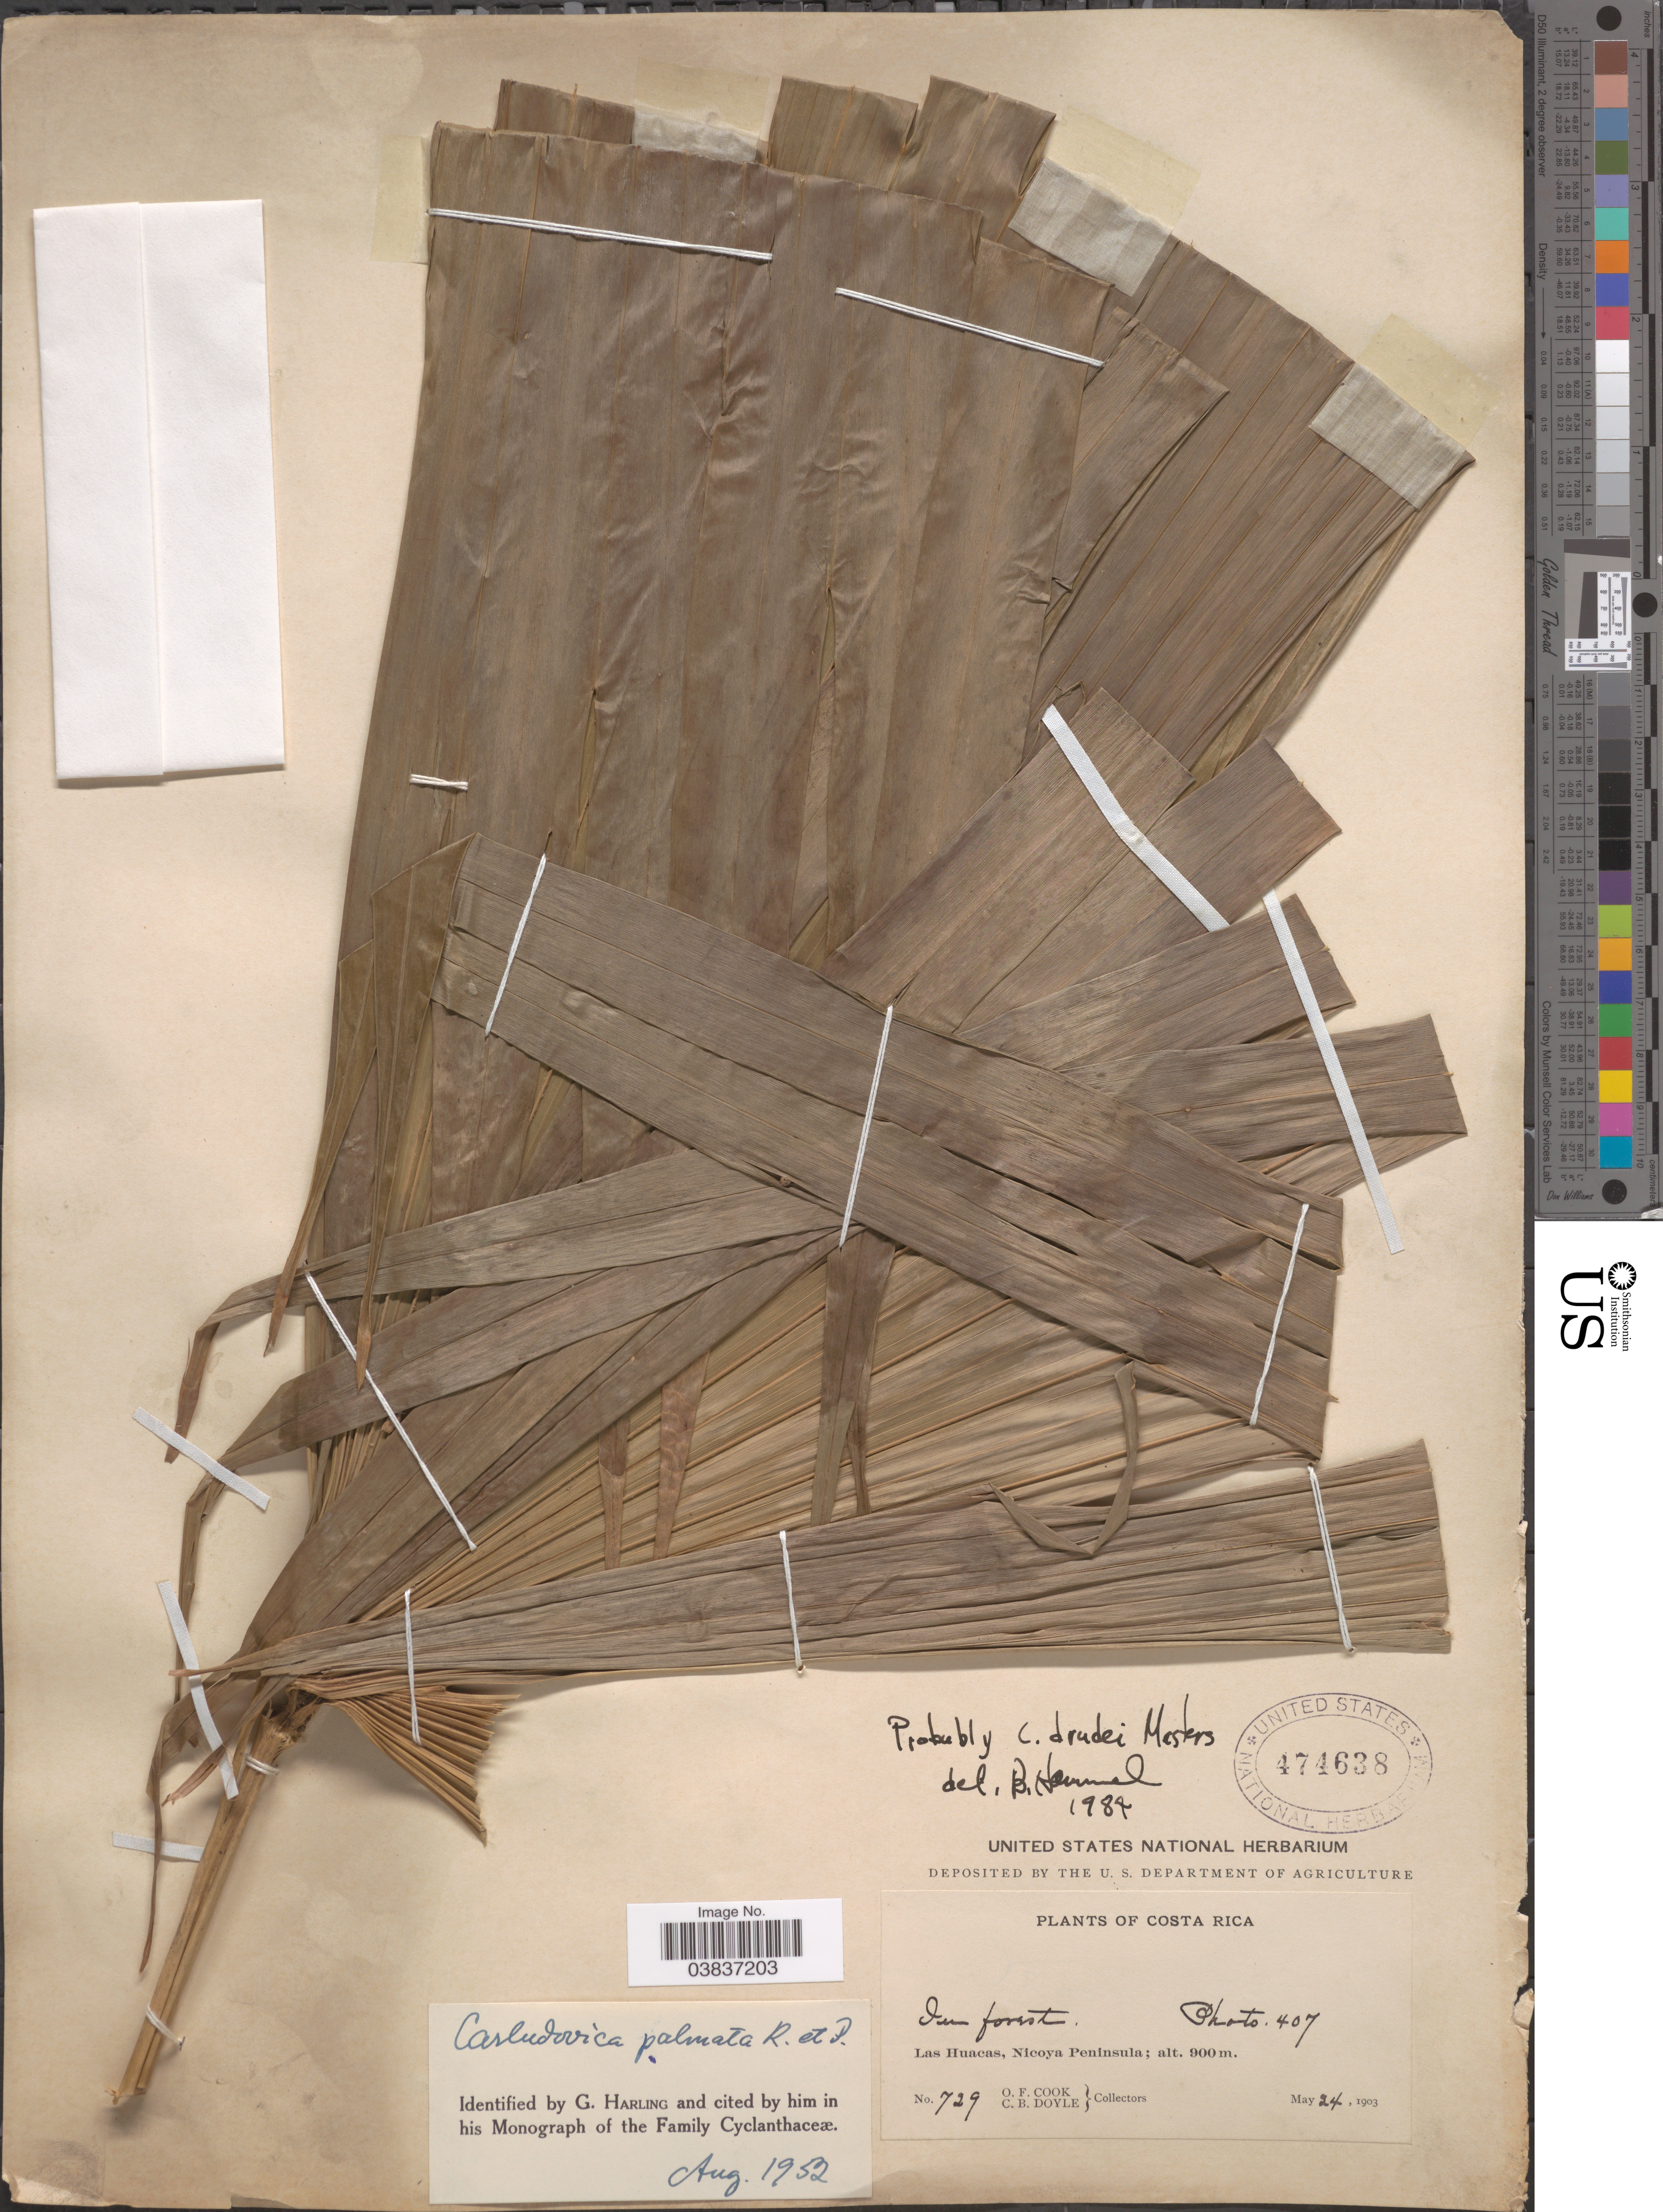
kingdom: Plantae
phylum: Tracheophyta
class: Liliopsida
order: Pandanales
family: Cyclanthaceae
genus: Carludovica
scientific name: Carludovica drudei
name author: Mast.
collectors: O. F. Cook & C. Doyle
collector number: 729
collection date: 1903-05-24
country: Costa Rica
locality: Las Huacas, Nicoya Peninsula.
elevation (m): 900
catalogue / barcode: US 474638